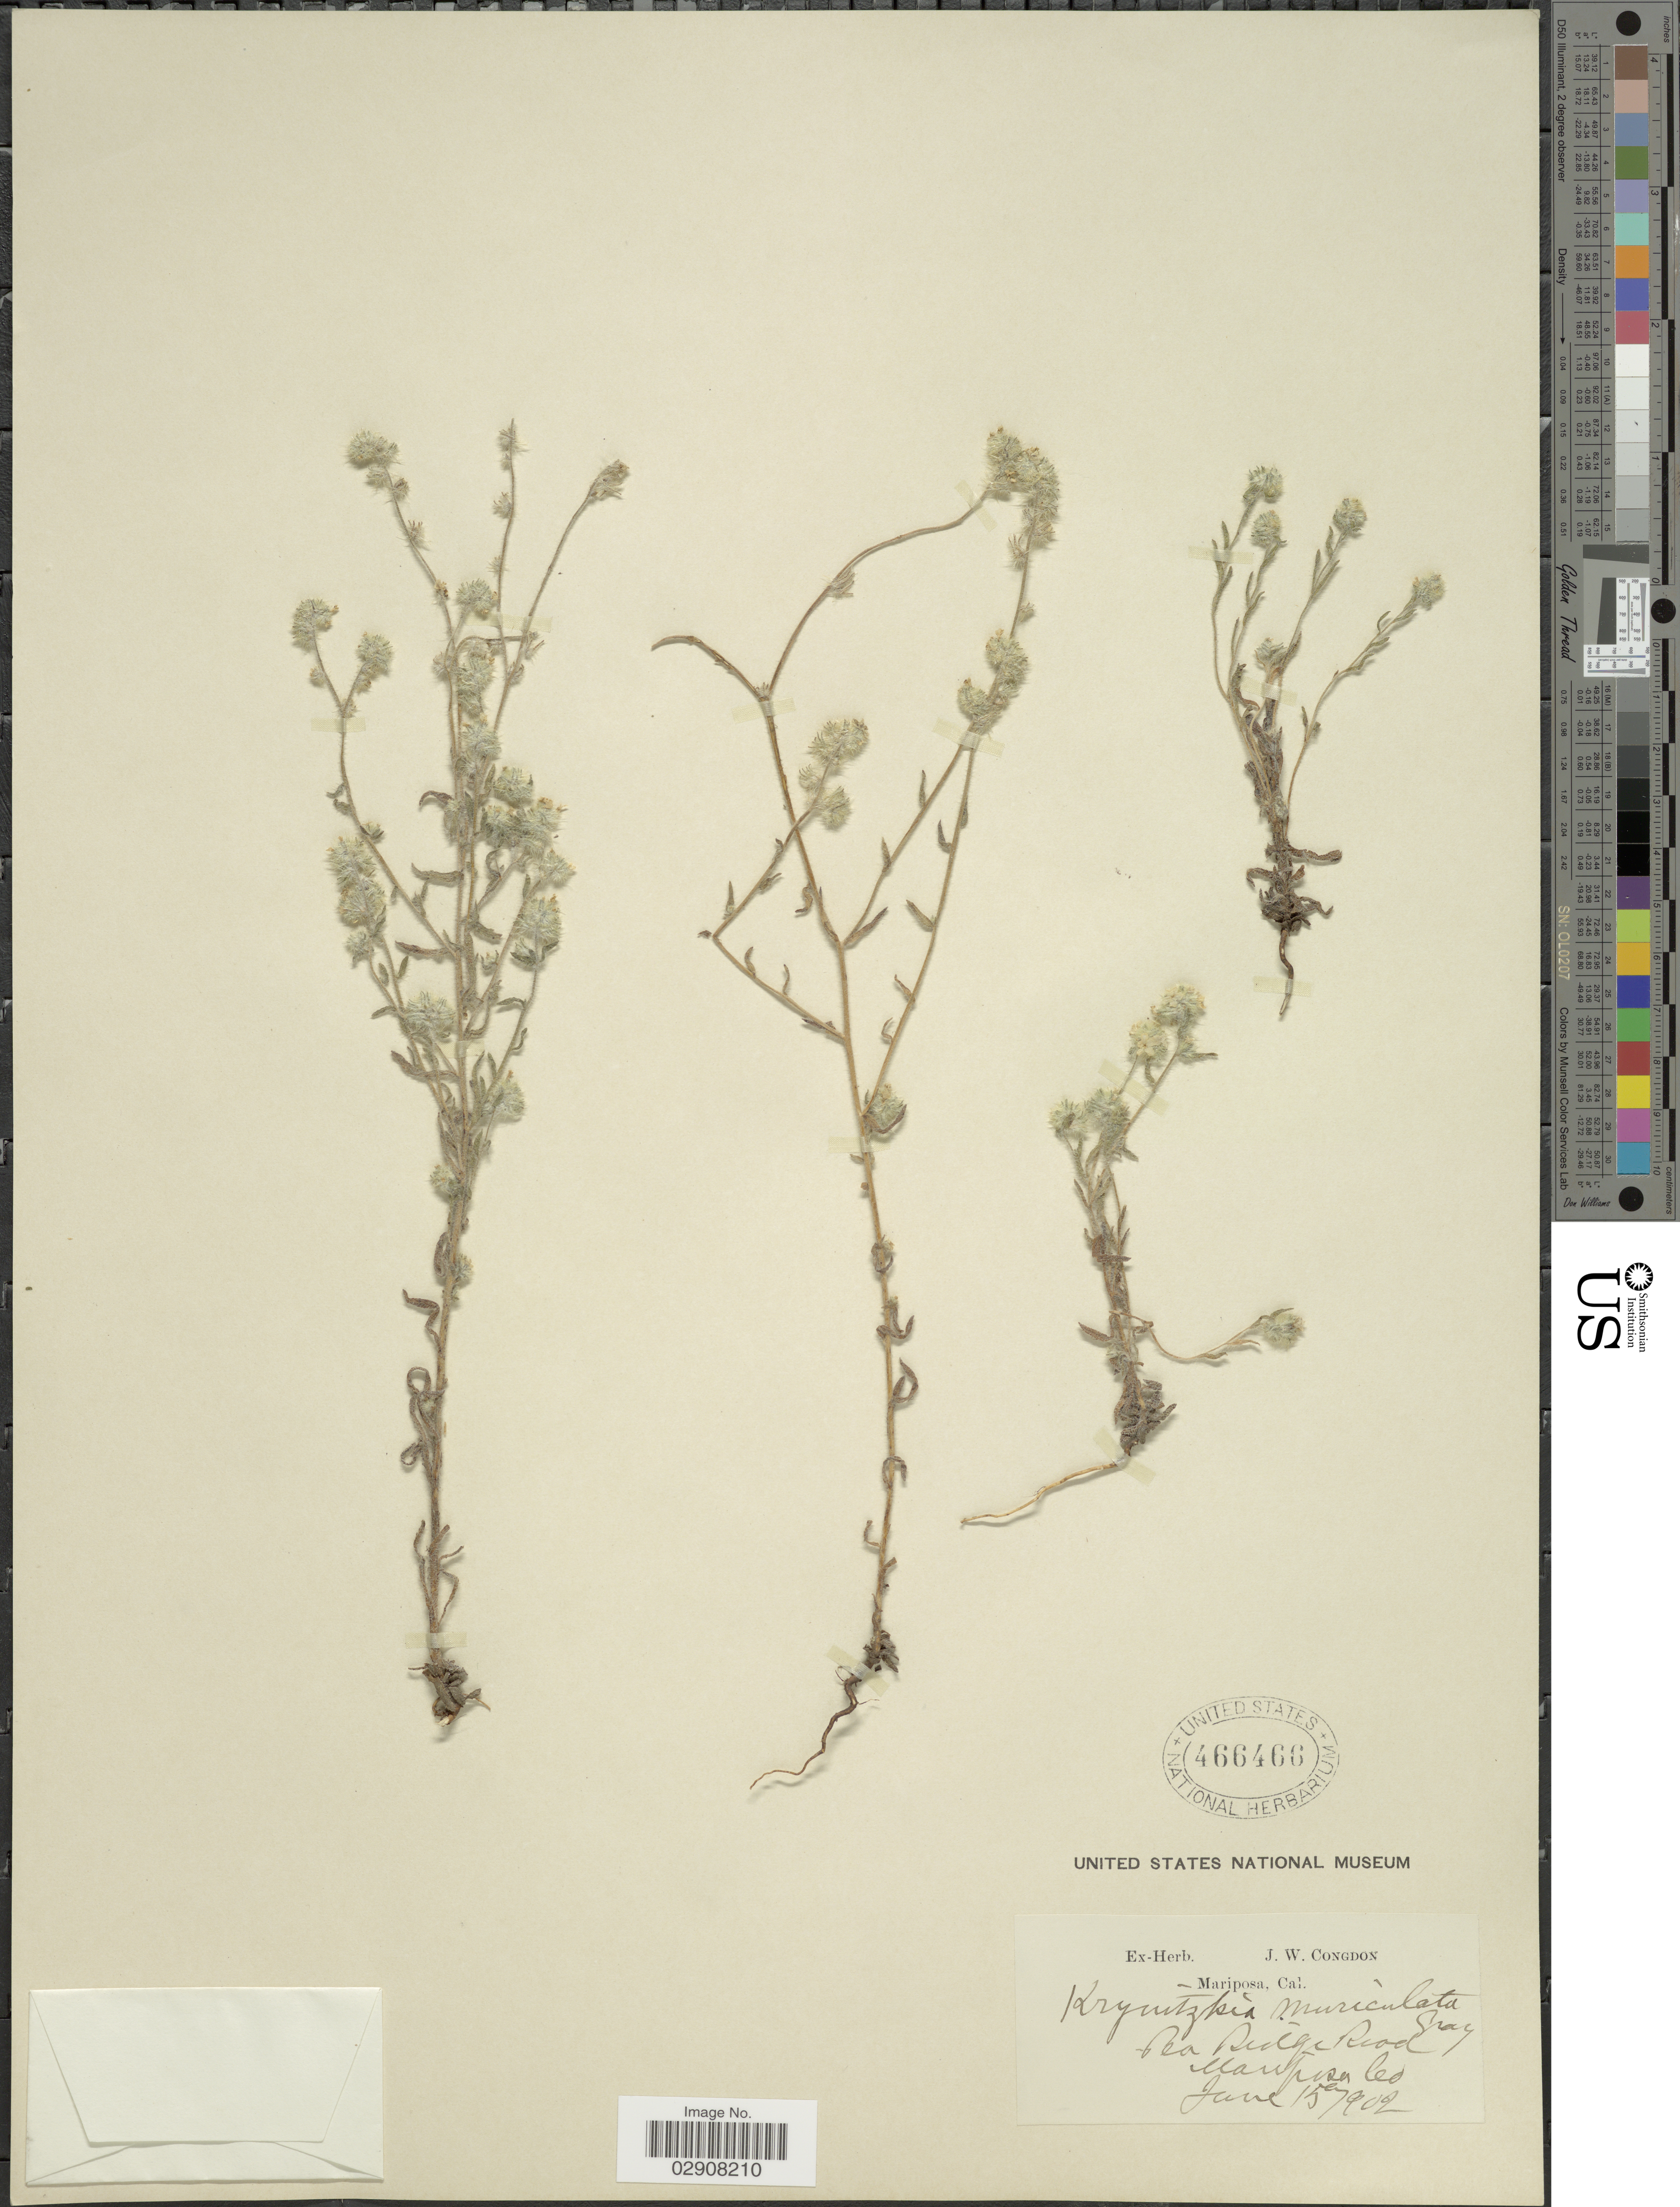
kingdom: Plantae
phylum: Tracheophyta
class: Magnoliopsida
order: Boraginales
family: Boraginaceae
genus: Cryptantha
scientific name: Cryptantha muricata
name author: (Hook. & Arn.) A. Nelson & J.F. Macbr.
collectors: J. W. Congdon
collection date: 1902-06-15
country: United States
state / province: California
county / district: Mariposa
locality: Pea Ridge Road Mariposa Co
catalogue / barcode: US 466466